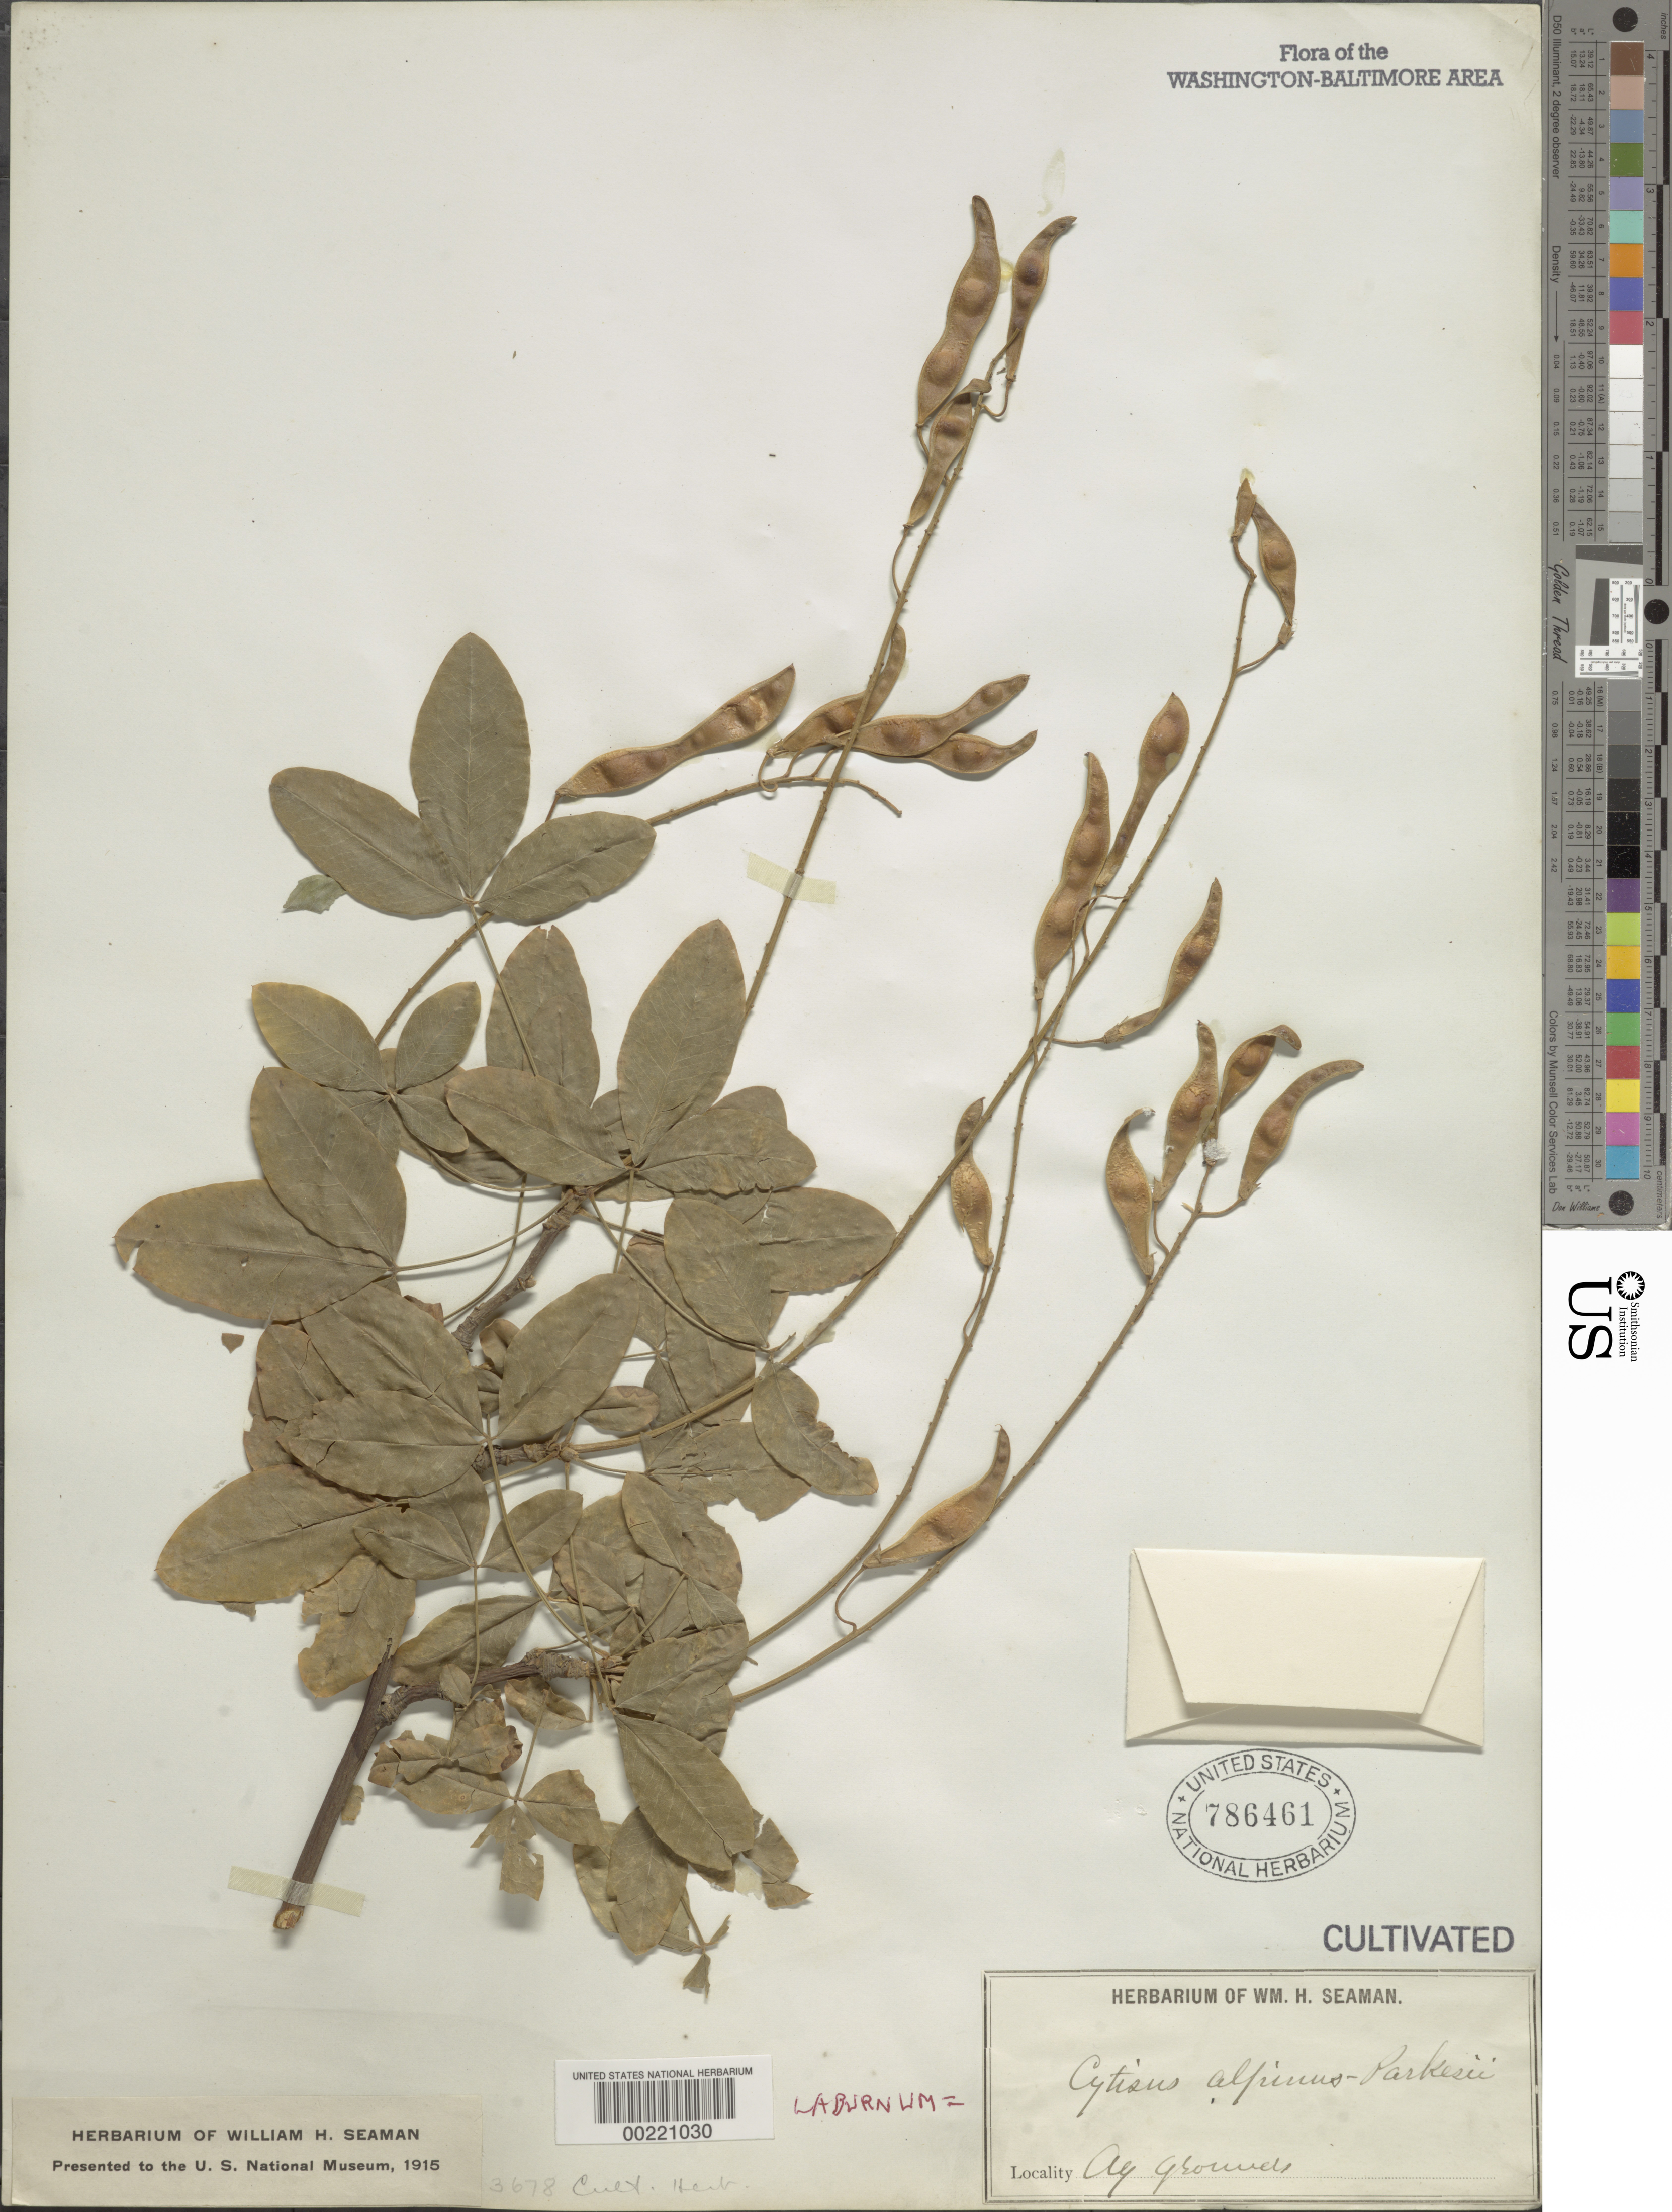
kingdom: Plantae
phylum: Tracheophyta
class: Magnoliopsida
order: Fabales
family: Fabaceae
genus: Laburnum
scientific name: Laburnum anagyroides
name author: Medik.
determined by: Strong, Mark T., (BOT), Smithsonian Institution - National Museum of Natural History (UNITED STATES)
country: United States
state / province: District of Columbia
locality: Department of Agriculture grounds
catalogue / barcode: US 786461